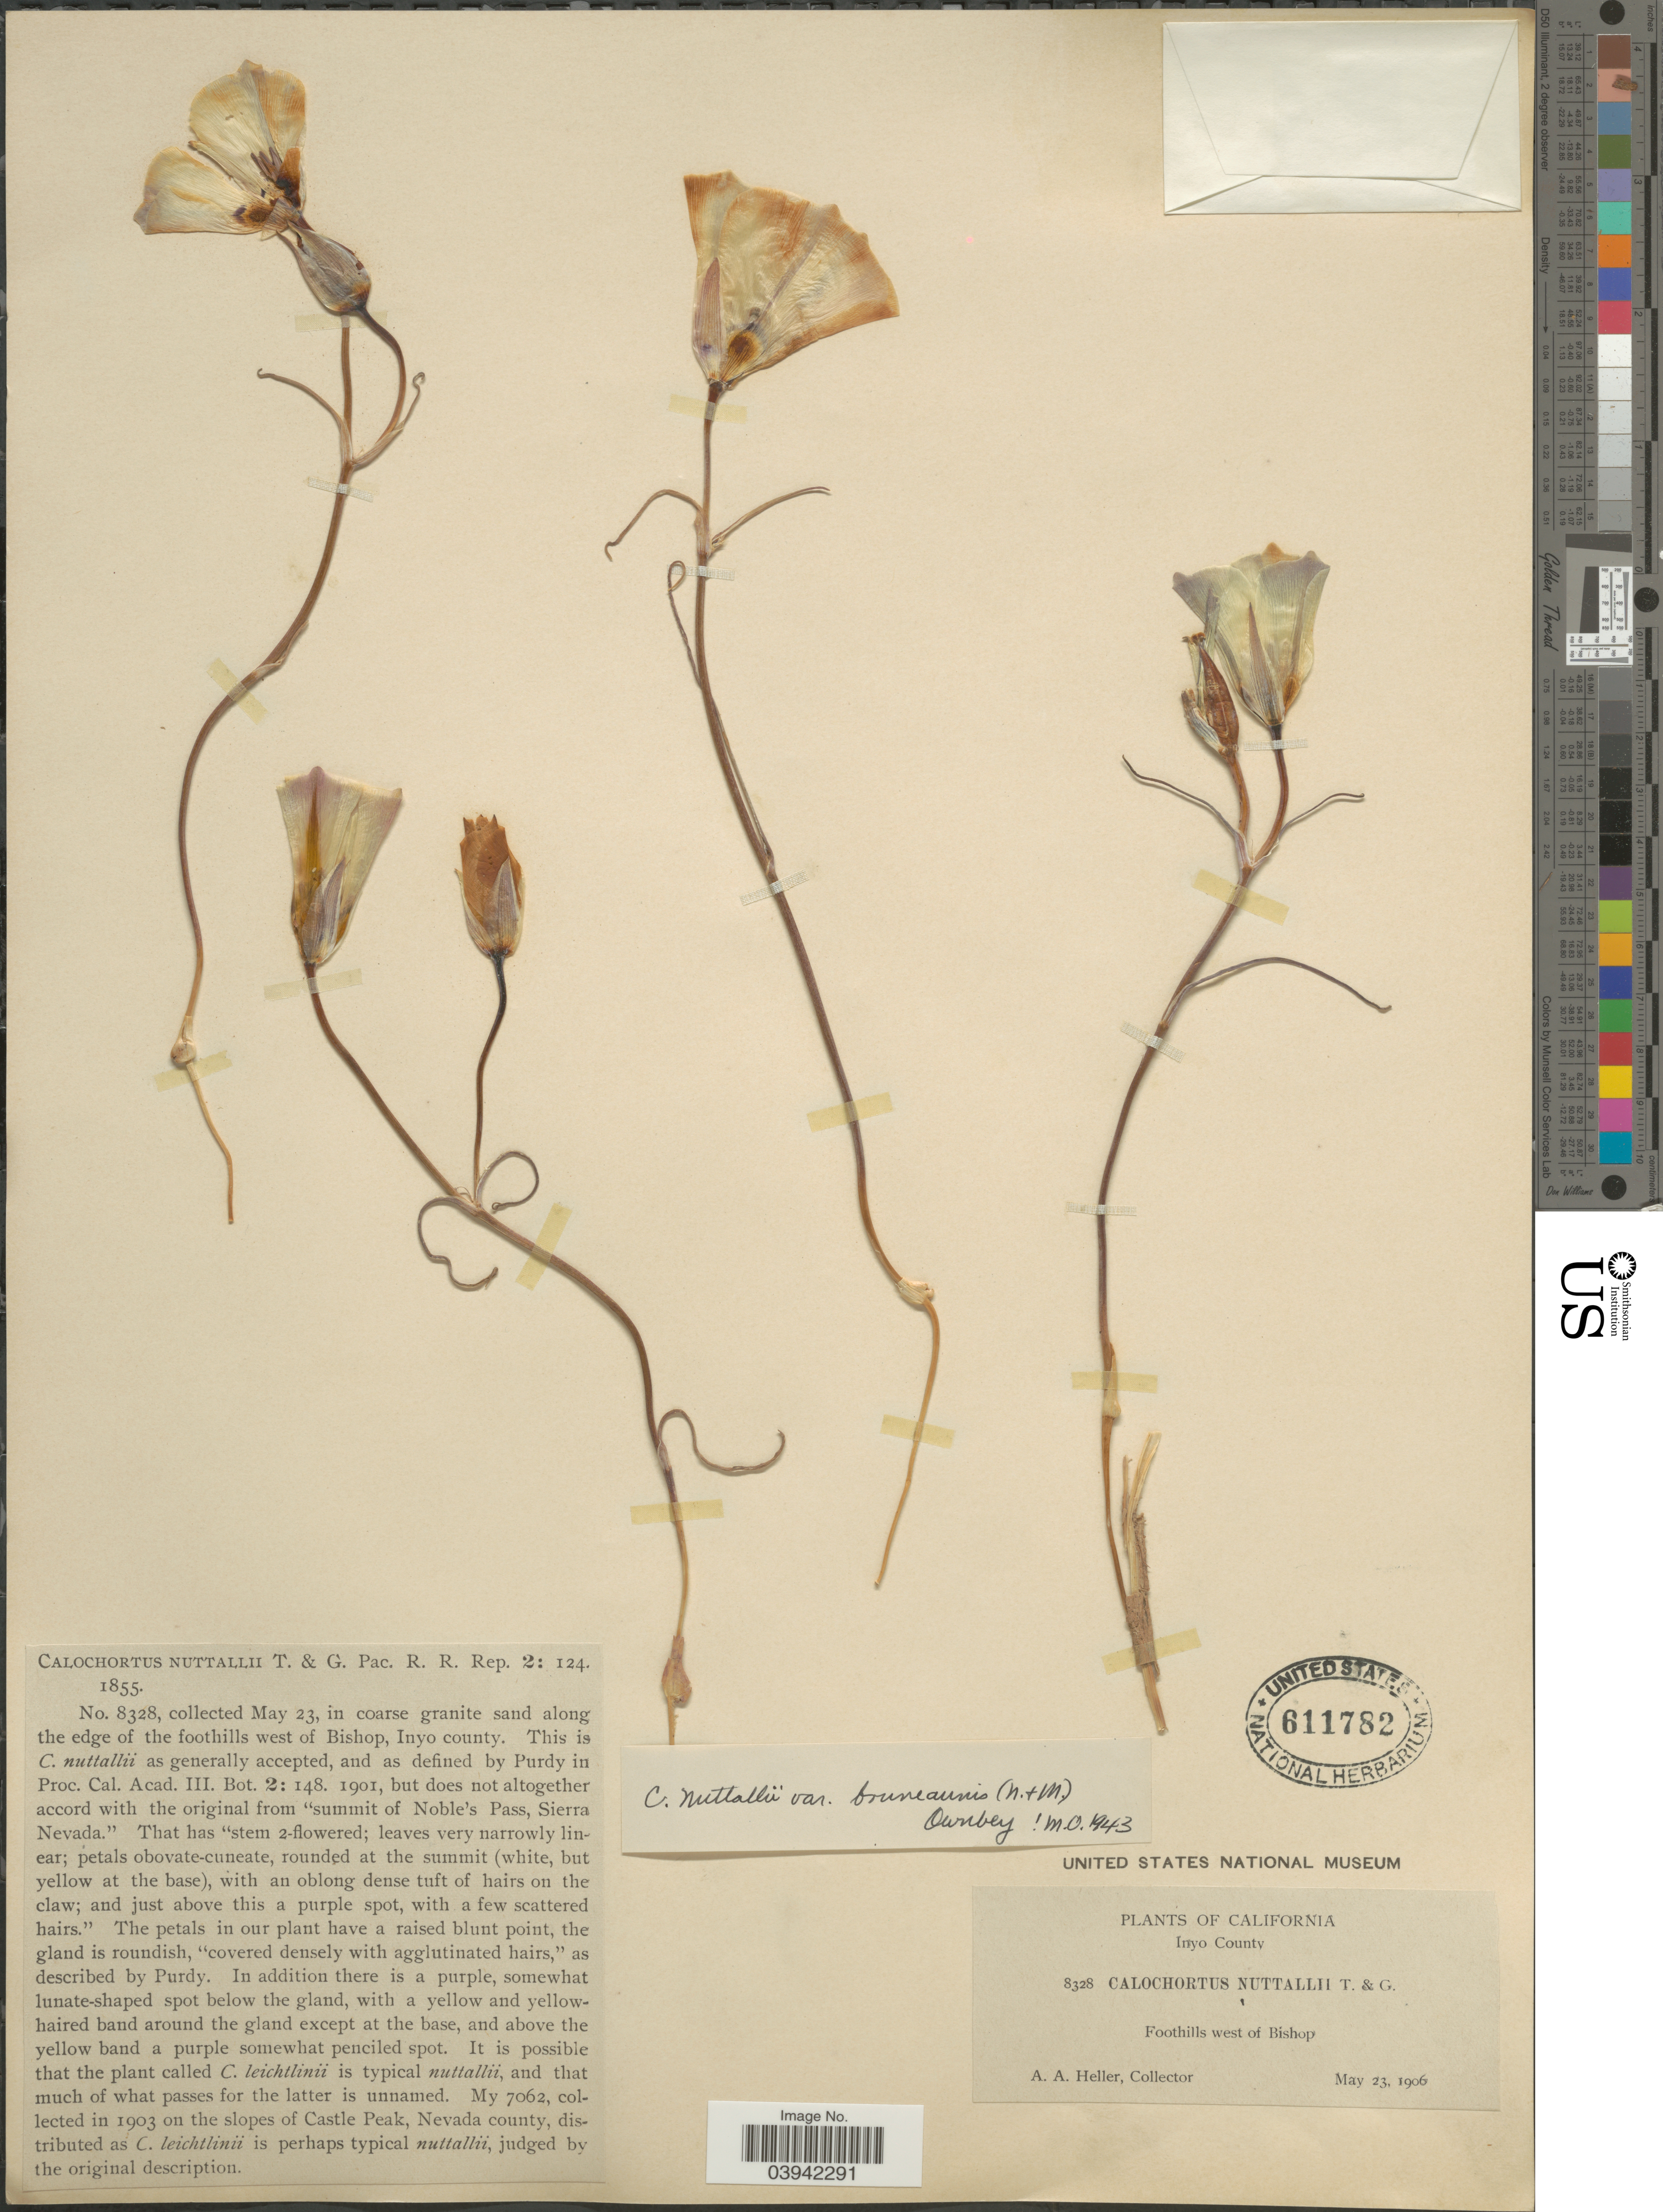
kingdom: Plantae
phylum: Tracheophyta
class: Liliopsida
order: Liliales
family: Liliaceae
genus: Calochortus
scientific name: Calochortus bruneaunis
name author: A. Nelson & J.F. Macbr.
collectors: A. A. Heller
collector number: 8328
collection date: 1906-05-23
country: United States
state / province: Oregon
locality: Inyo County. Foothills west of Bishop. In coarse granite sand along the edge of the foothills west of Bishop.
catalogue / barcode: US 611782